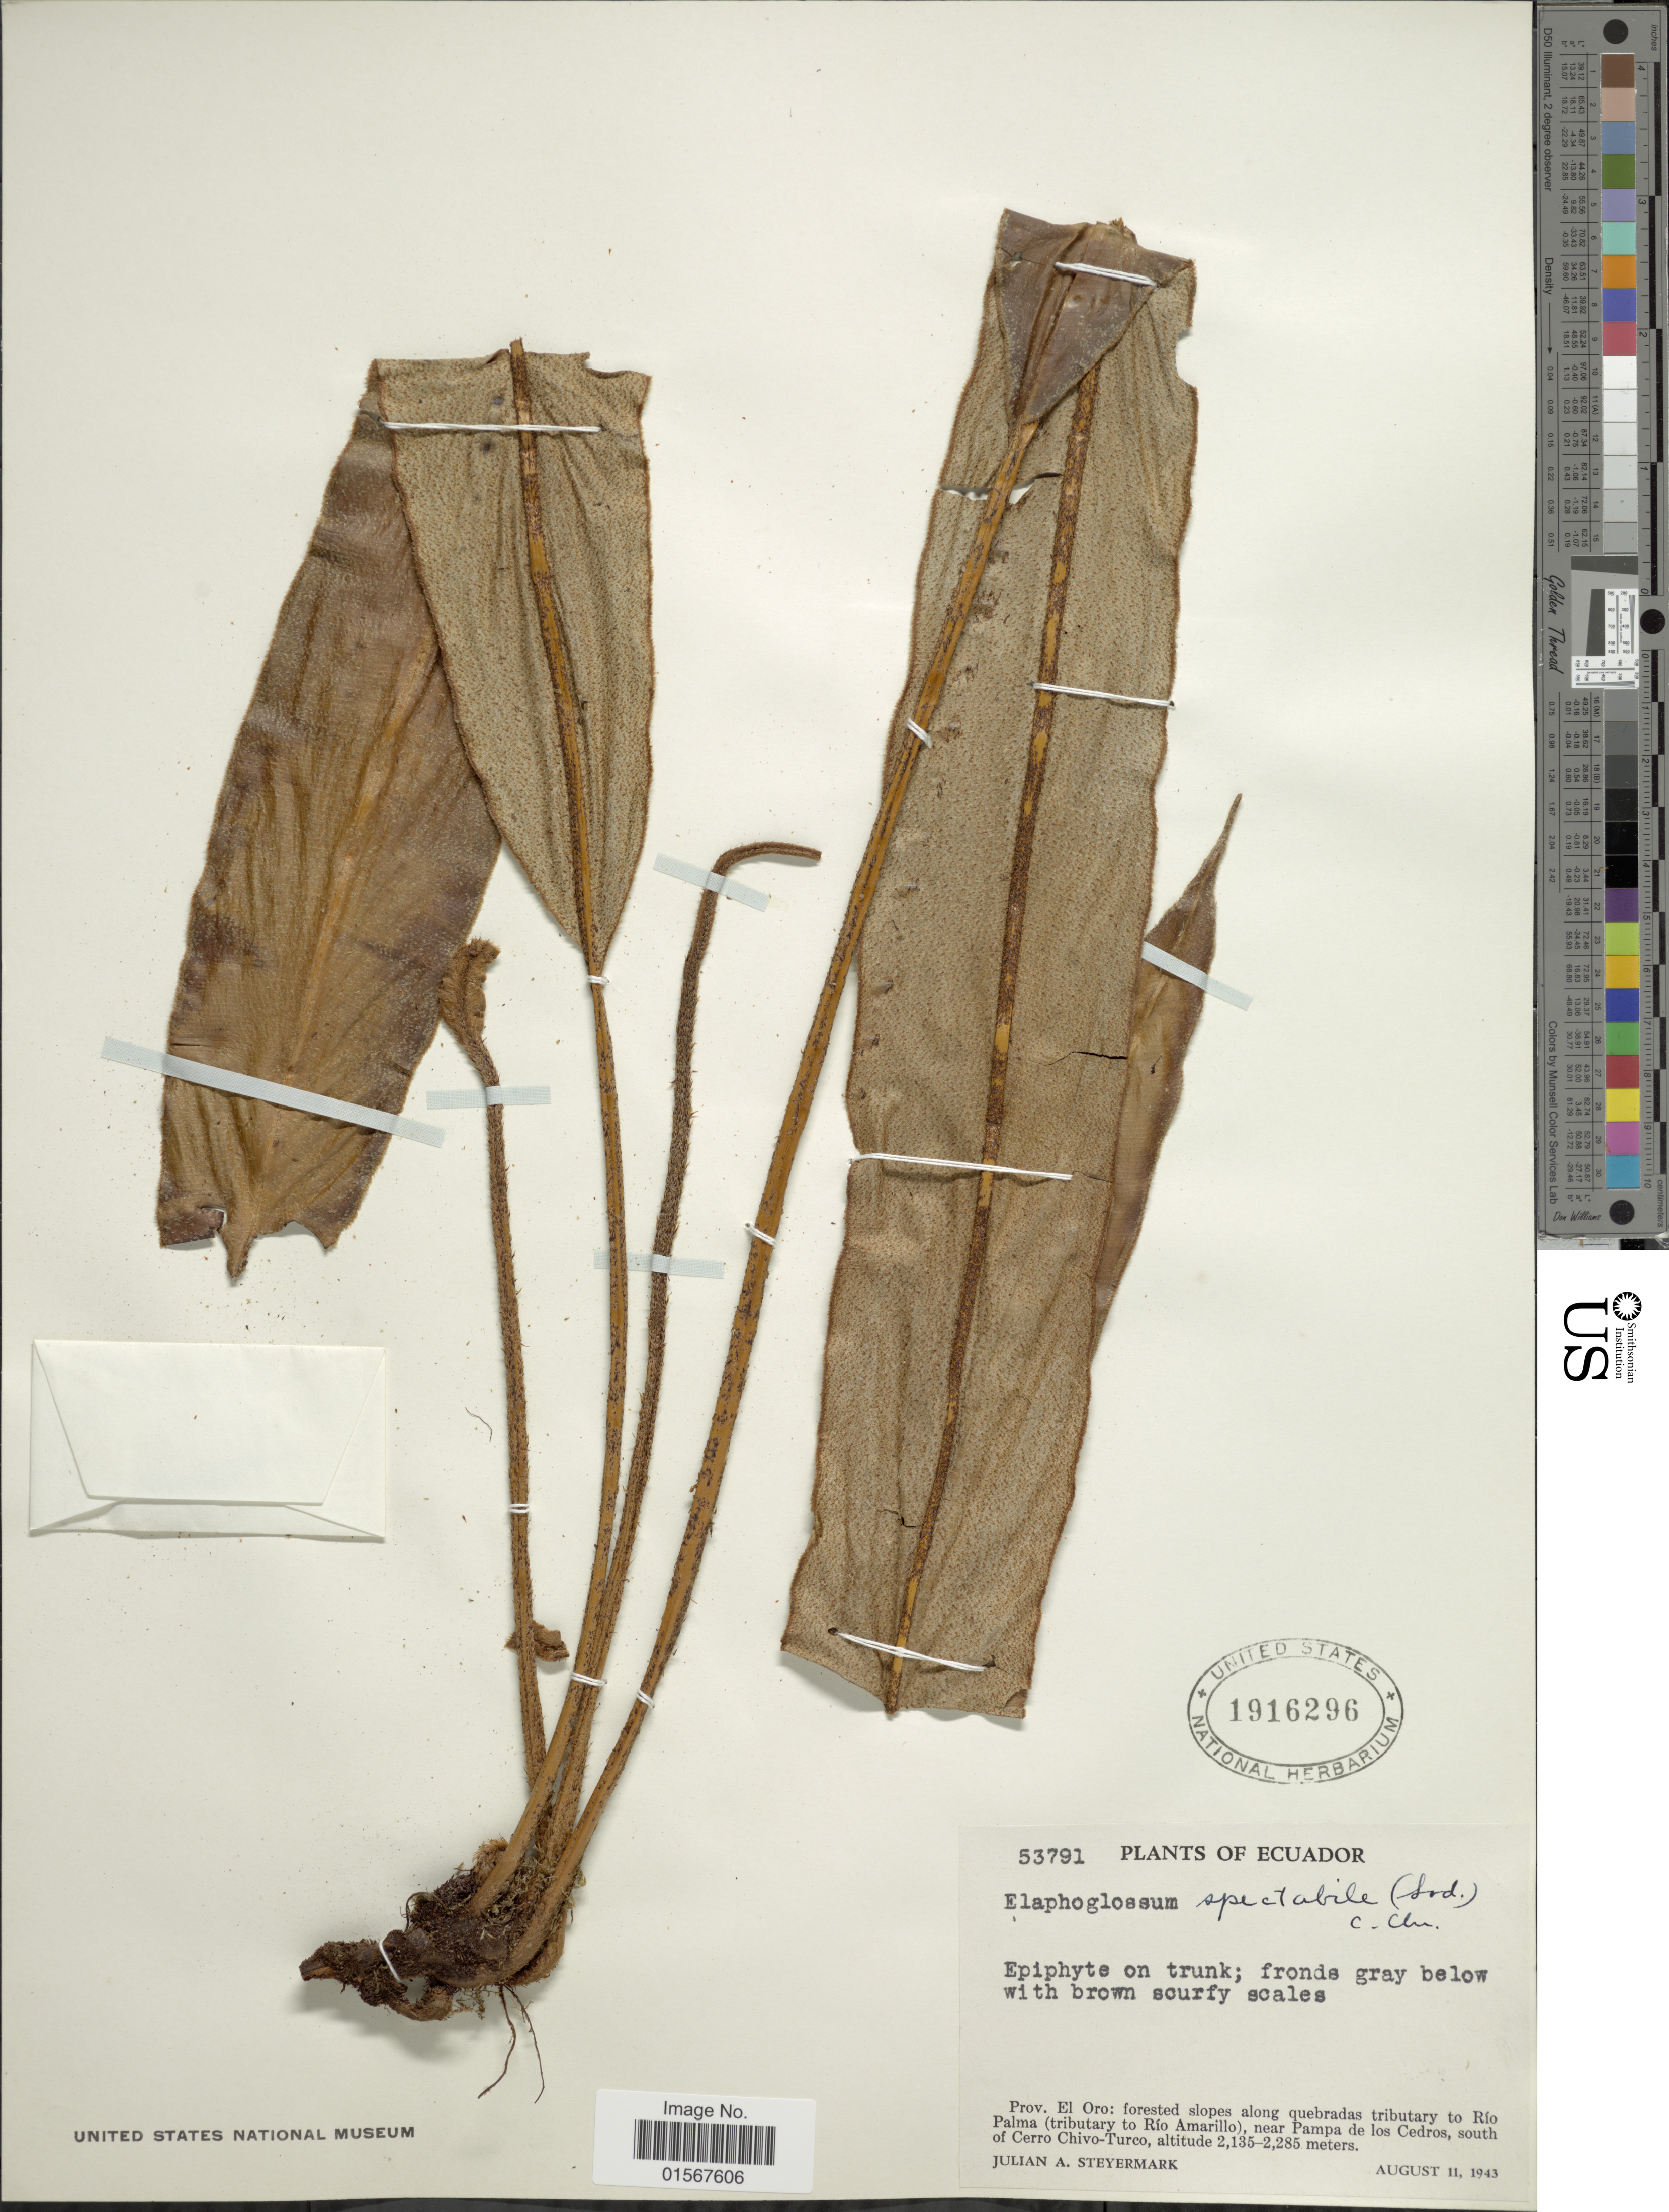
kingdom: Plantae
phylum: Tracheophyta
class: Polypodiopsida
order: Polypodiales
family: Dryopteridaceae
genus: Elaphoglossum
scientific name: Elaphoglossum spectabile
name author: (Sodiro) C. Chr.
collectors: J. Steyermark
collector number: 53791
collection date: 1943-08-11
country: Ecuador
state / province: El Oro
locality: Prov. El Oro: forested slopes along quebrada tributary to Rio Palma (tributary to Rio Amarillo), near Pampa de los Cedros, south of Cerro Chivo-Turco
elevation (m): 2135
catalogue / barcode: US 1916296